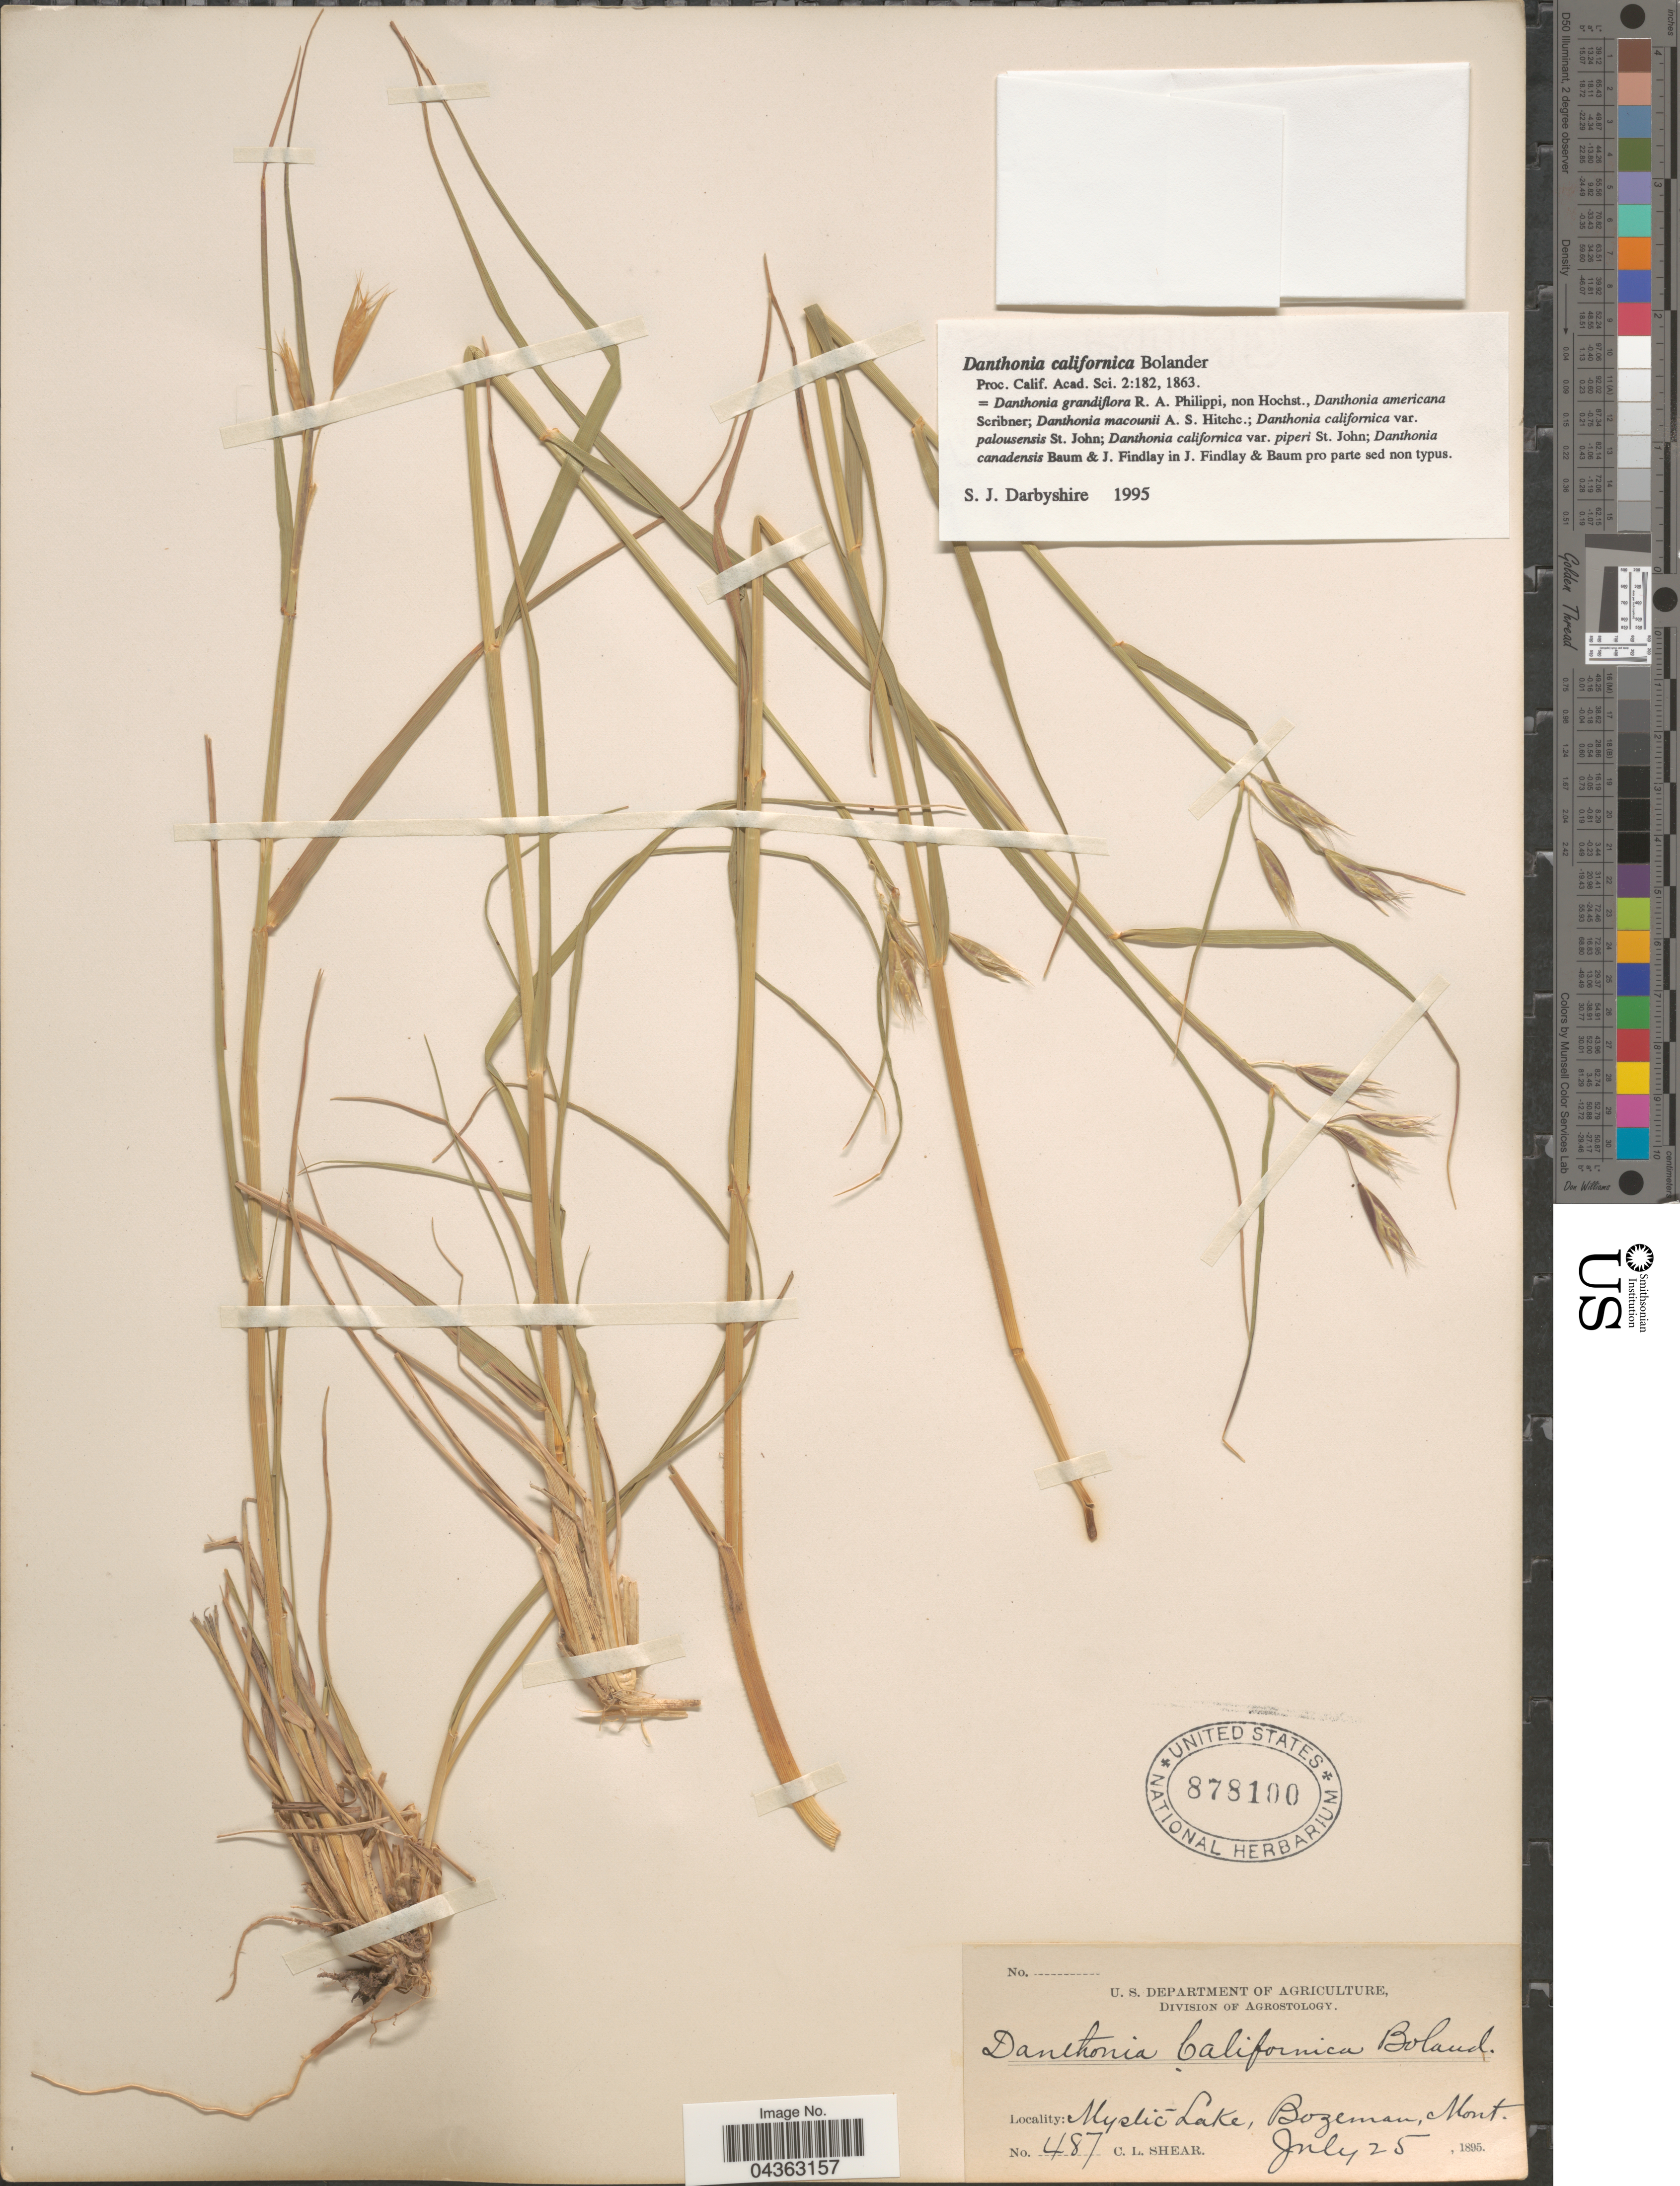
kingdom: Plantae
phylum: Tracheophyta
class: Liliopsida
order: Poales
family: Poaceae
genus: Danthonia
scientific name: Danthonia californica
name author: Bol.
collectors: C. L. Shear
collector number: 487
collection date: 1895-07-25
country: United States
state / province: Montana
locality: Mystic Lake, Bozeman.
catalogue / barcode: US 878100